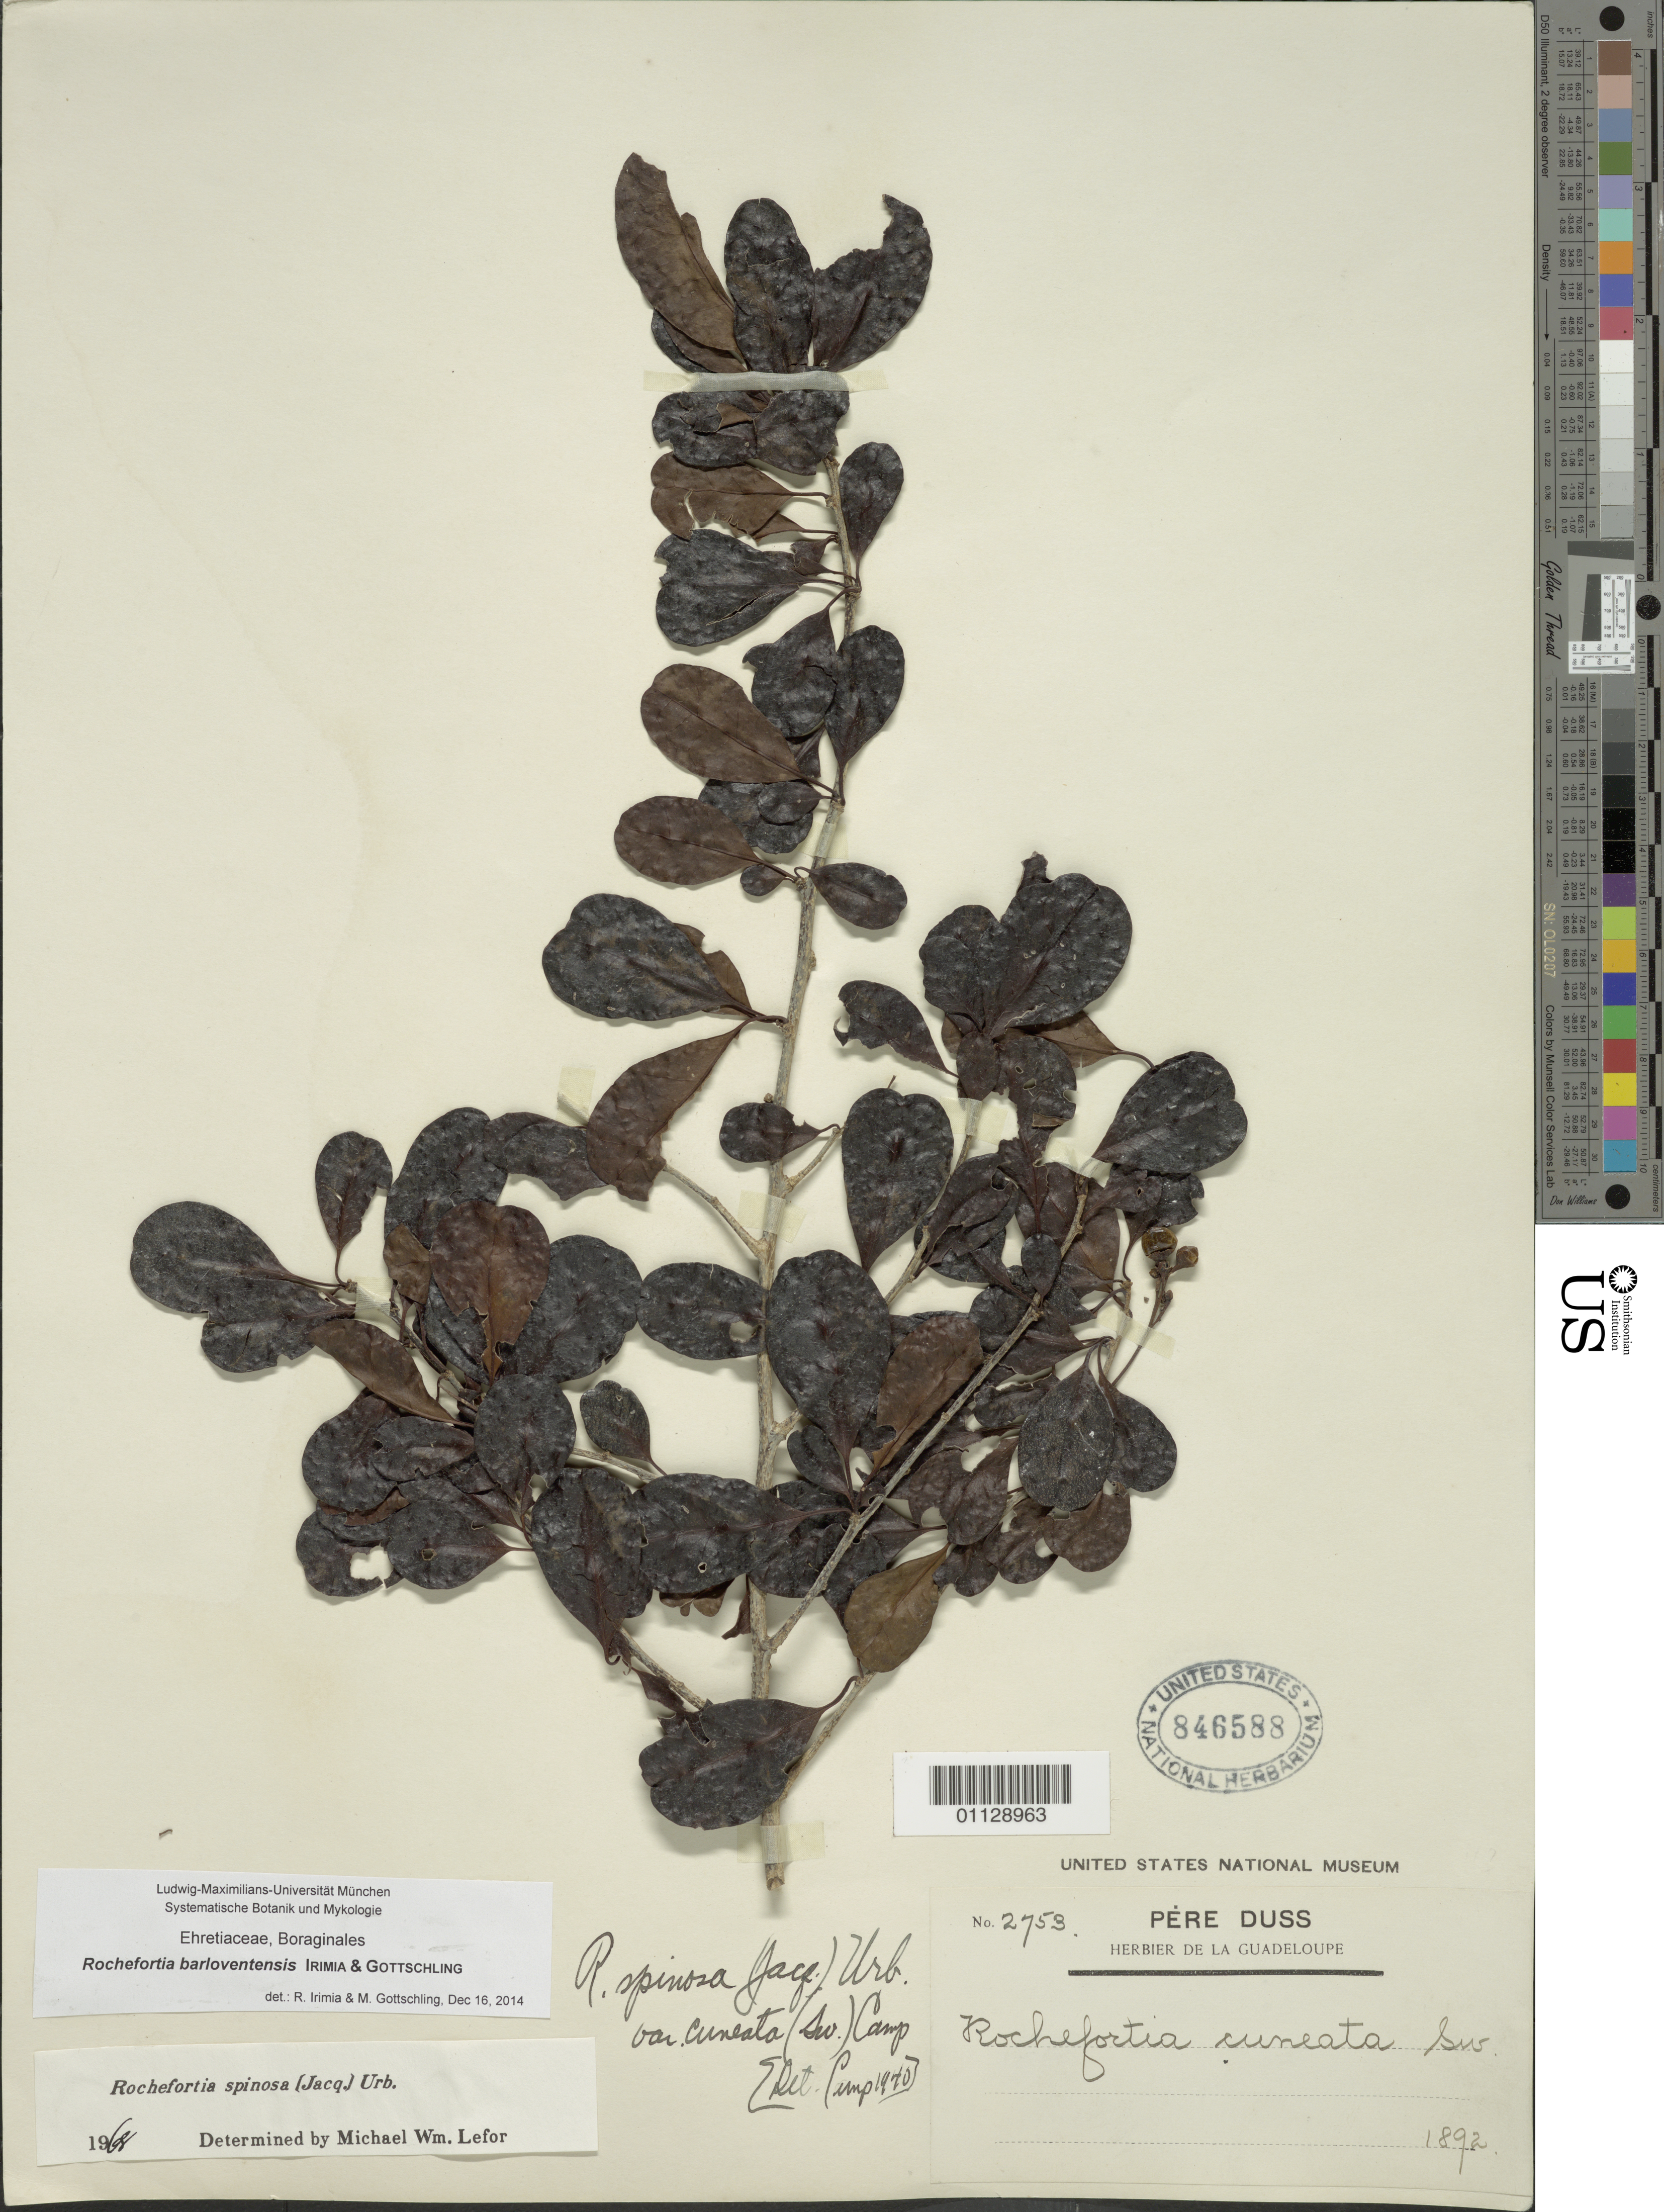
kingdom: Plantae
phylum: Tracheophyta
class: Magnoliopsida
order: Boraginales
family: Ehretiaceae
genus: Rochefortia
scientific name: Rochefortia spinosa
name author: (Jacq.) Urb.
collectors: Père Duss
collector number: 2753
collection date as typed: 1892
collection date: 1892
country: Guadeloupe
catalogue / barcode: US 846588